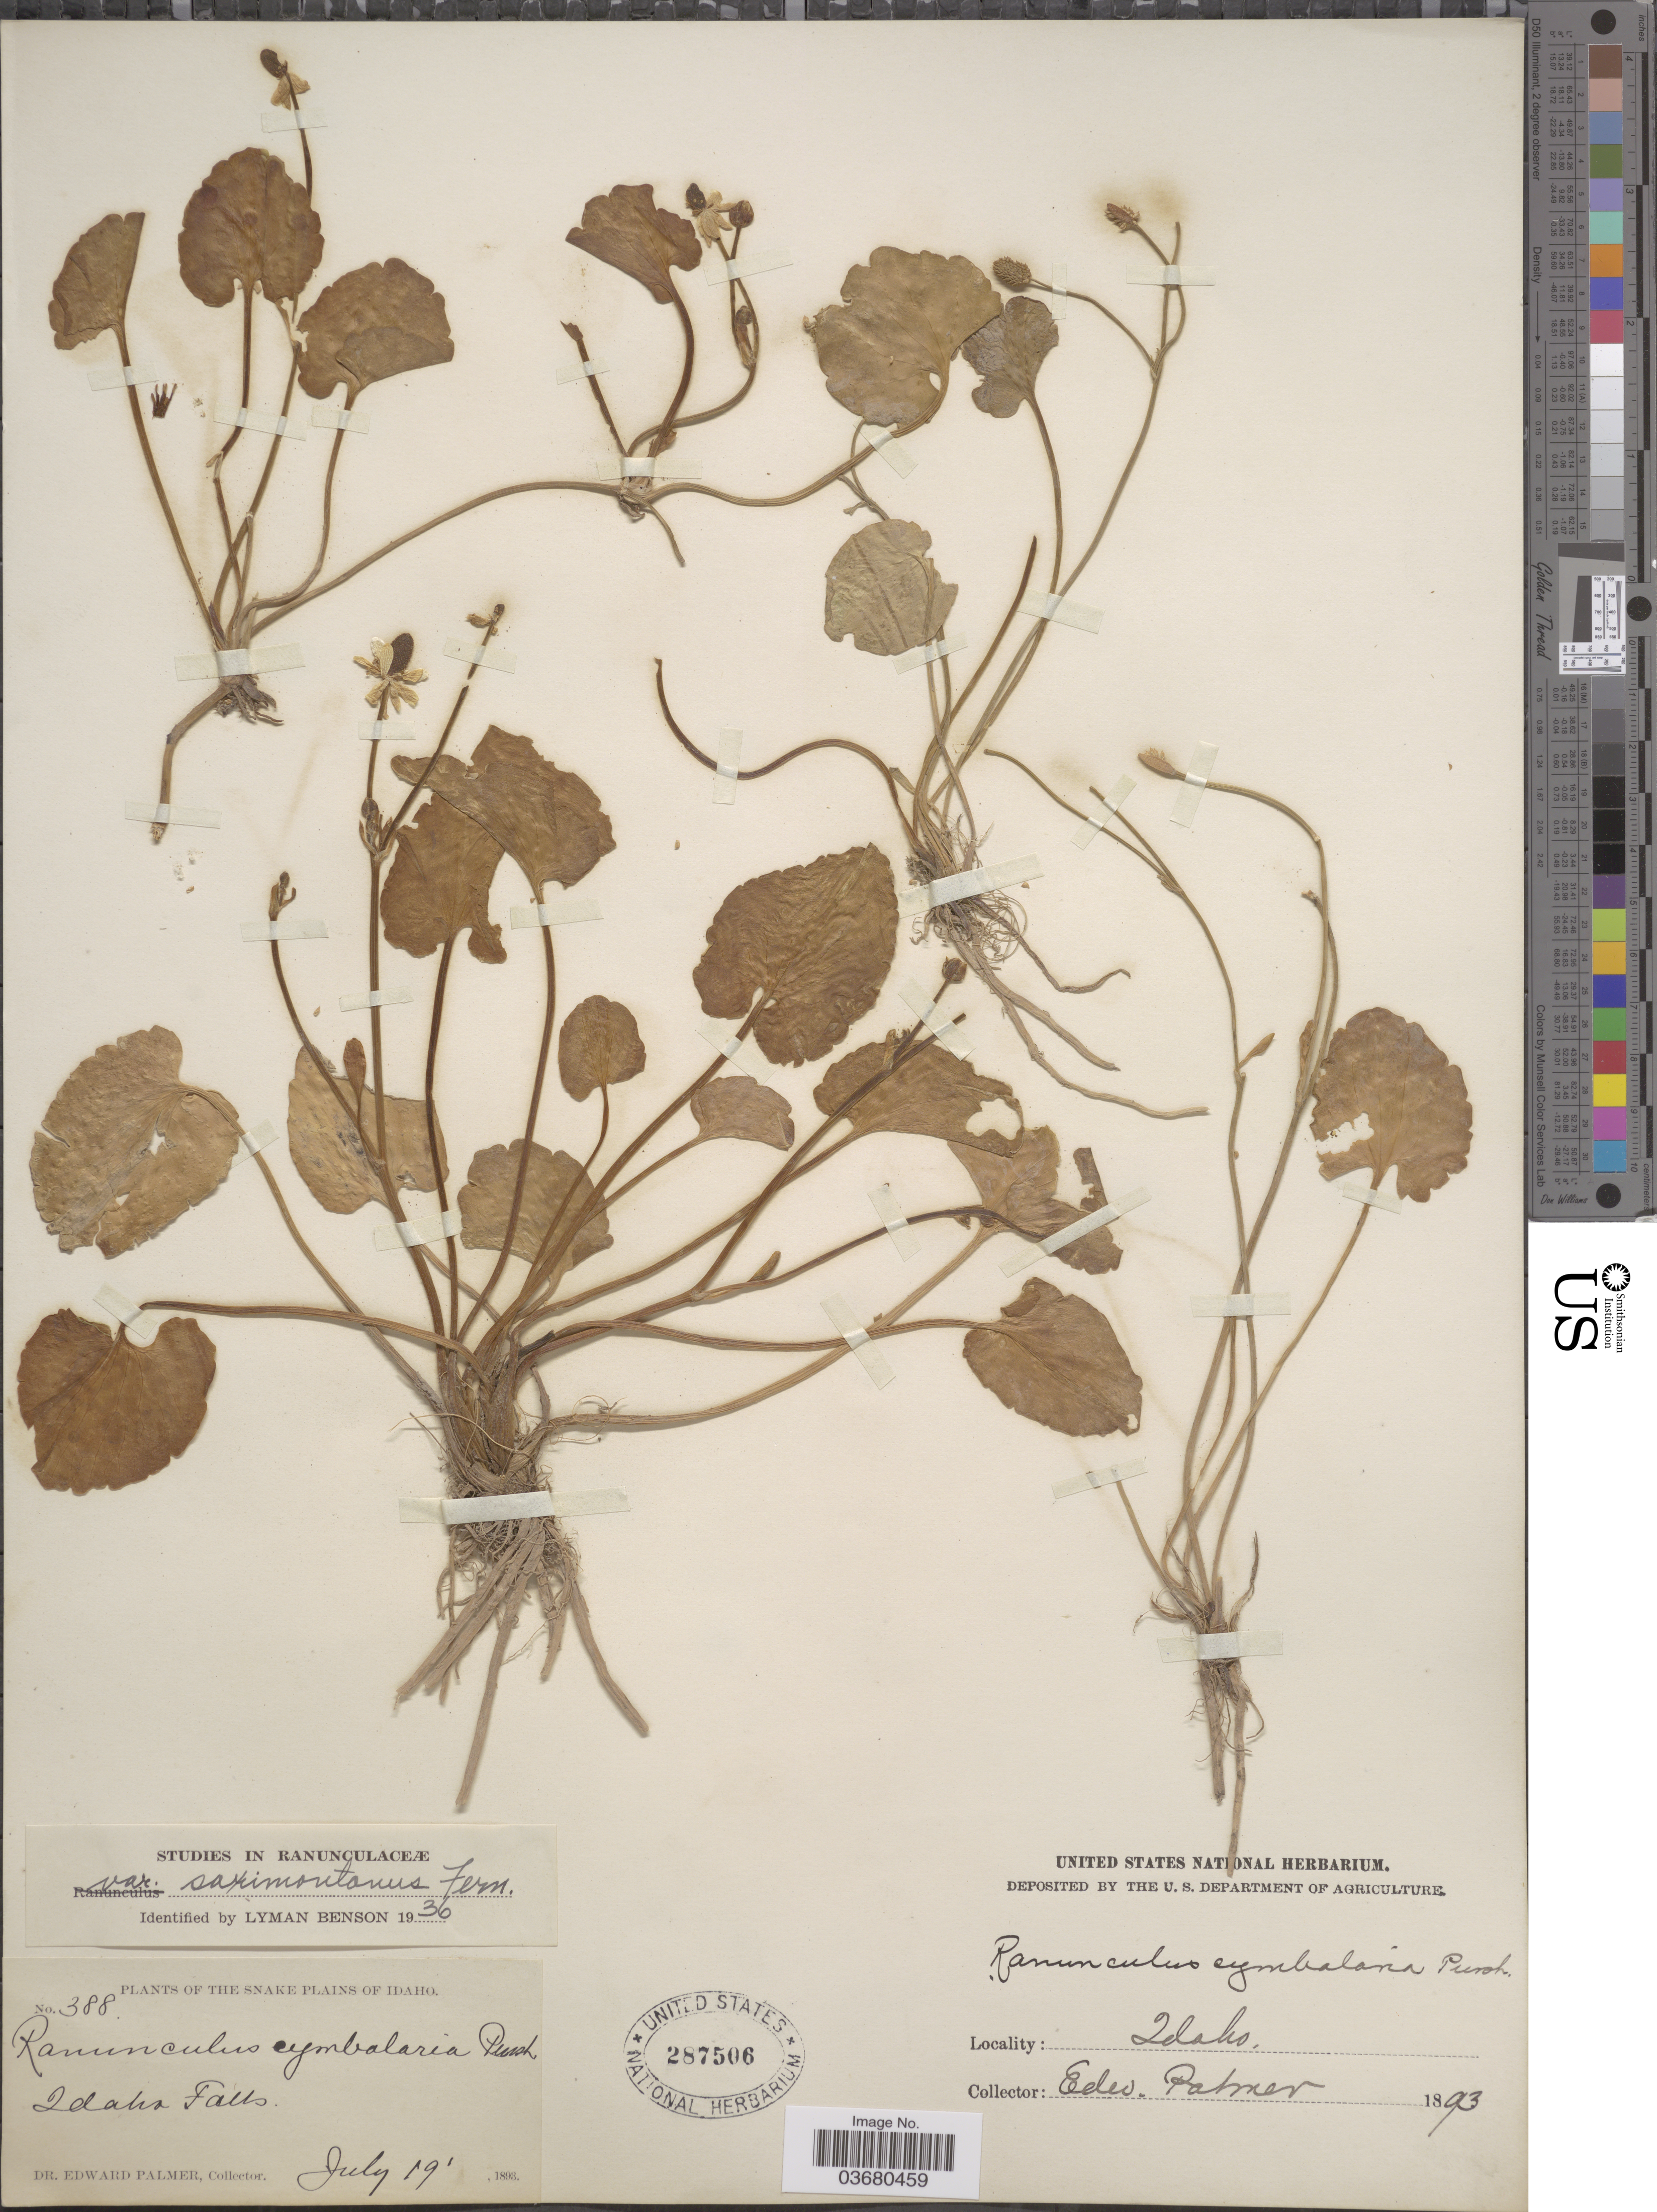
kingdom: Plantae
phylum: Tracheophyta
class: Magnoliopsida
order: Ranunculales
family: Ranunculaceae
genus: Halerpestes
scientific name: Halerpestes cymbalaria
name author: (Pursh) Greene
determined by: Strong, M. T., (US), Smithsonian Institution - National Museum of Natural History (UNITED STATES)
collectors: E. Palmer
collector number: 388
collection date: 1893-07-19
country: United States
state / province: Idaho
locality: The Snake Plains of Idaho. Idaho Falls.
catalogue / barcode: US 287506